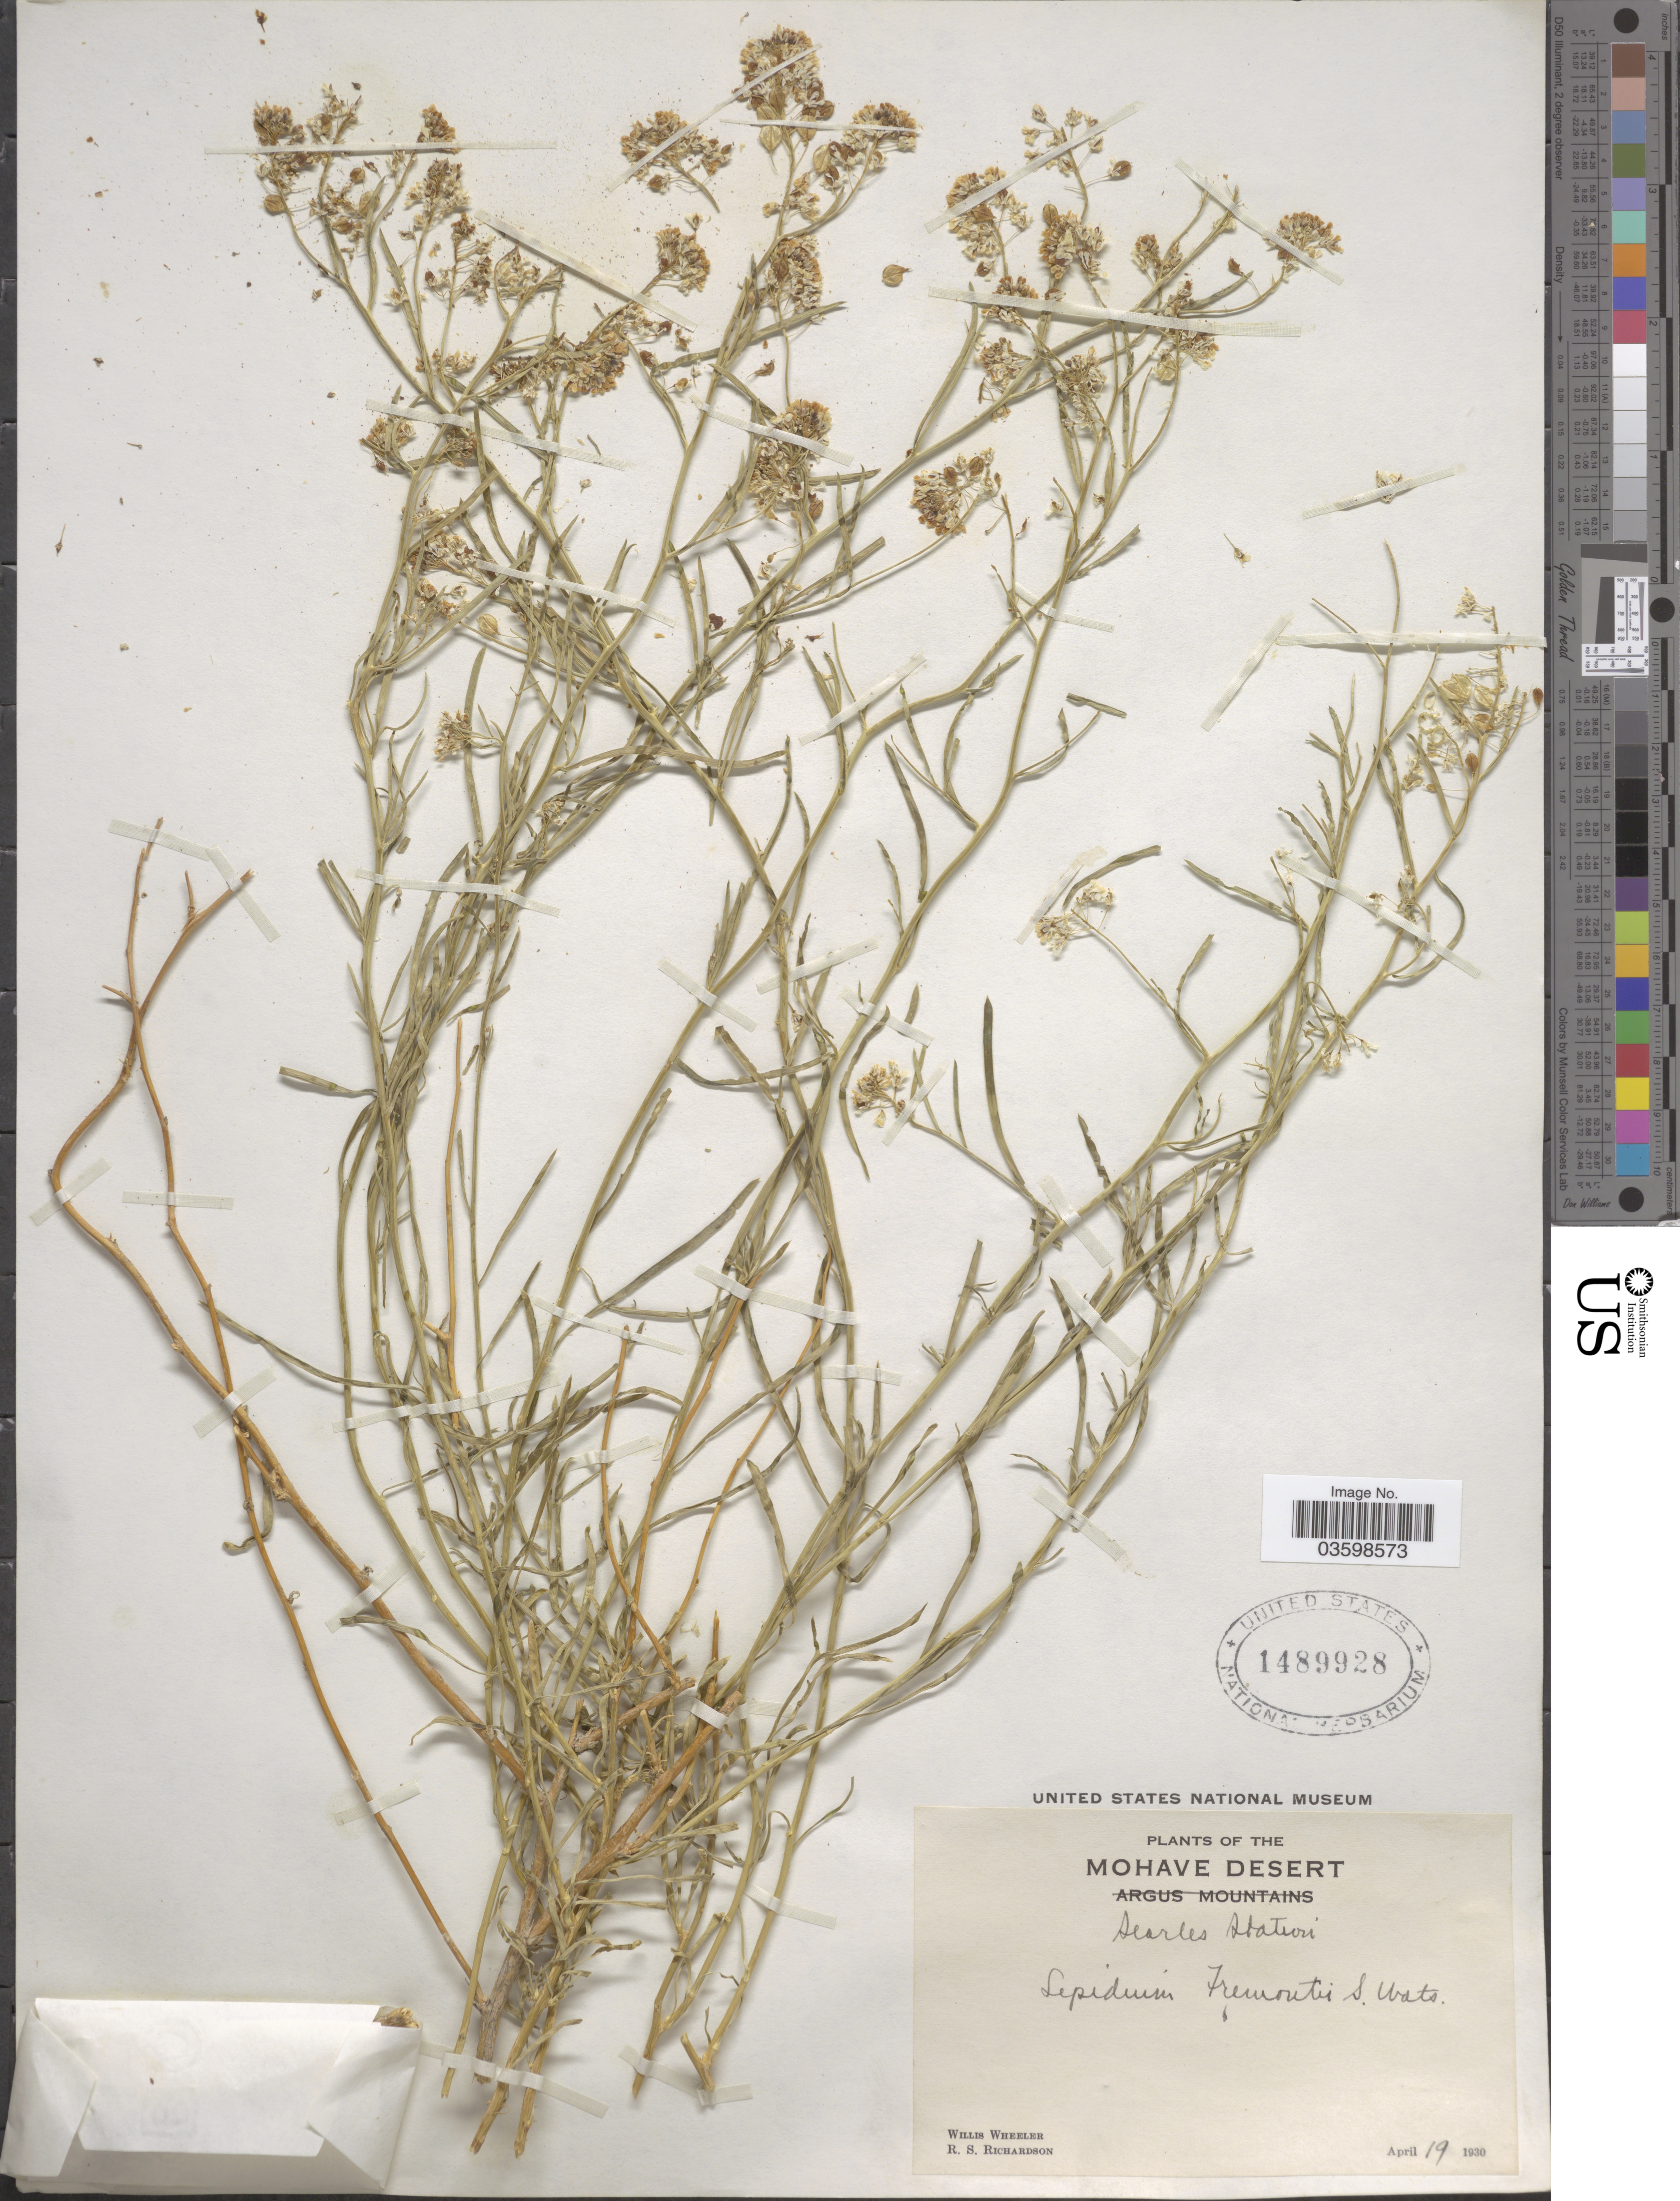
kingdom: Plantae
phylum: Tracheophyta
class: Magnoliopsida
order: Brassicales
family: Brassicaceae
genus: Lepidium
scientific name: Lepidium fremontii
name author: S. Watson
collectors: W. Wheeler & R. Richardson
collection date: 1930-04-19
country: United States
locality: Mohave Desert. Searles Station.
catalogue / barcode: US 1489928